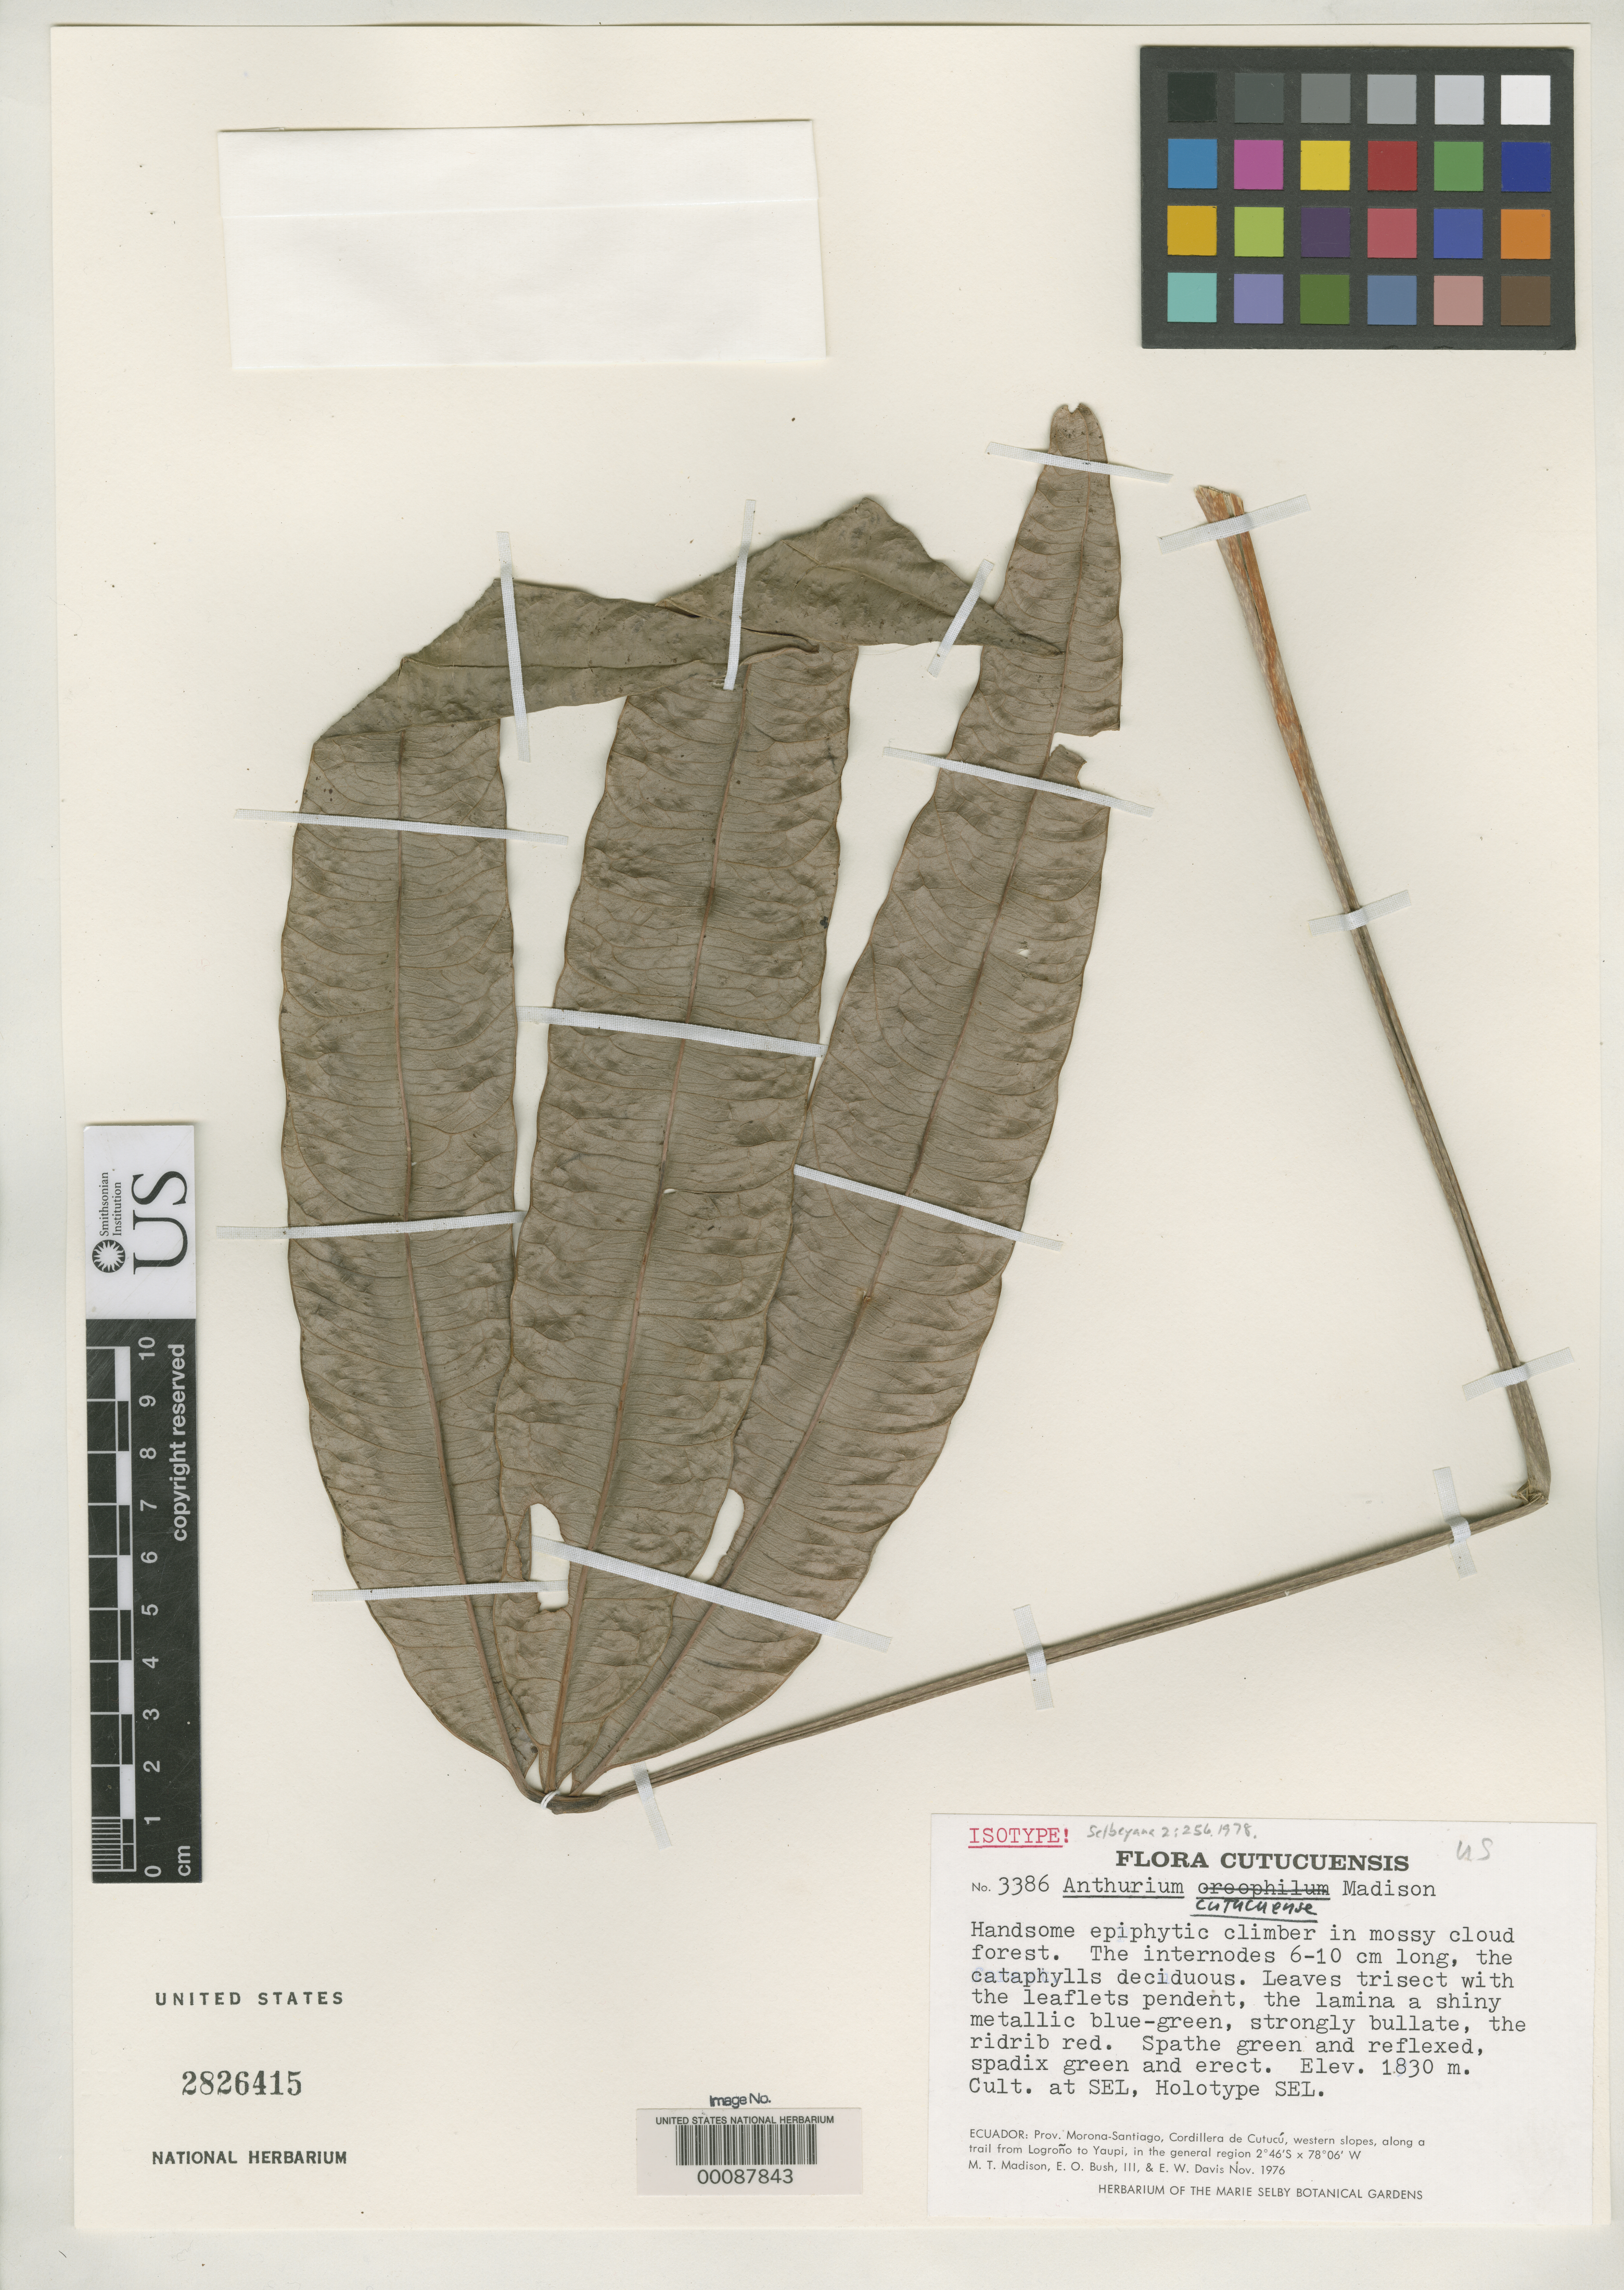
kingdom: Plantae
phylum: Tracheophyta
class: Liliopsida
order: Alismatales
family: Araceae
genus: Anthurium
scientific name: Anthurium cutucuense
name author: Madison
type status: Isotype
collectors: M. T. Madison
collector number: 3386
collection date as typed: Nov 1976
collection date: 1976-11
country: Ecuador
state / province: Morona-Santiago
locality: Cordillera Cutucu.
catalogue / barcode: US 2826415